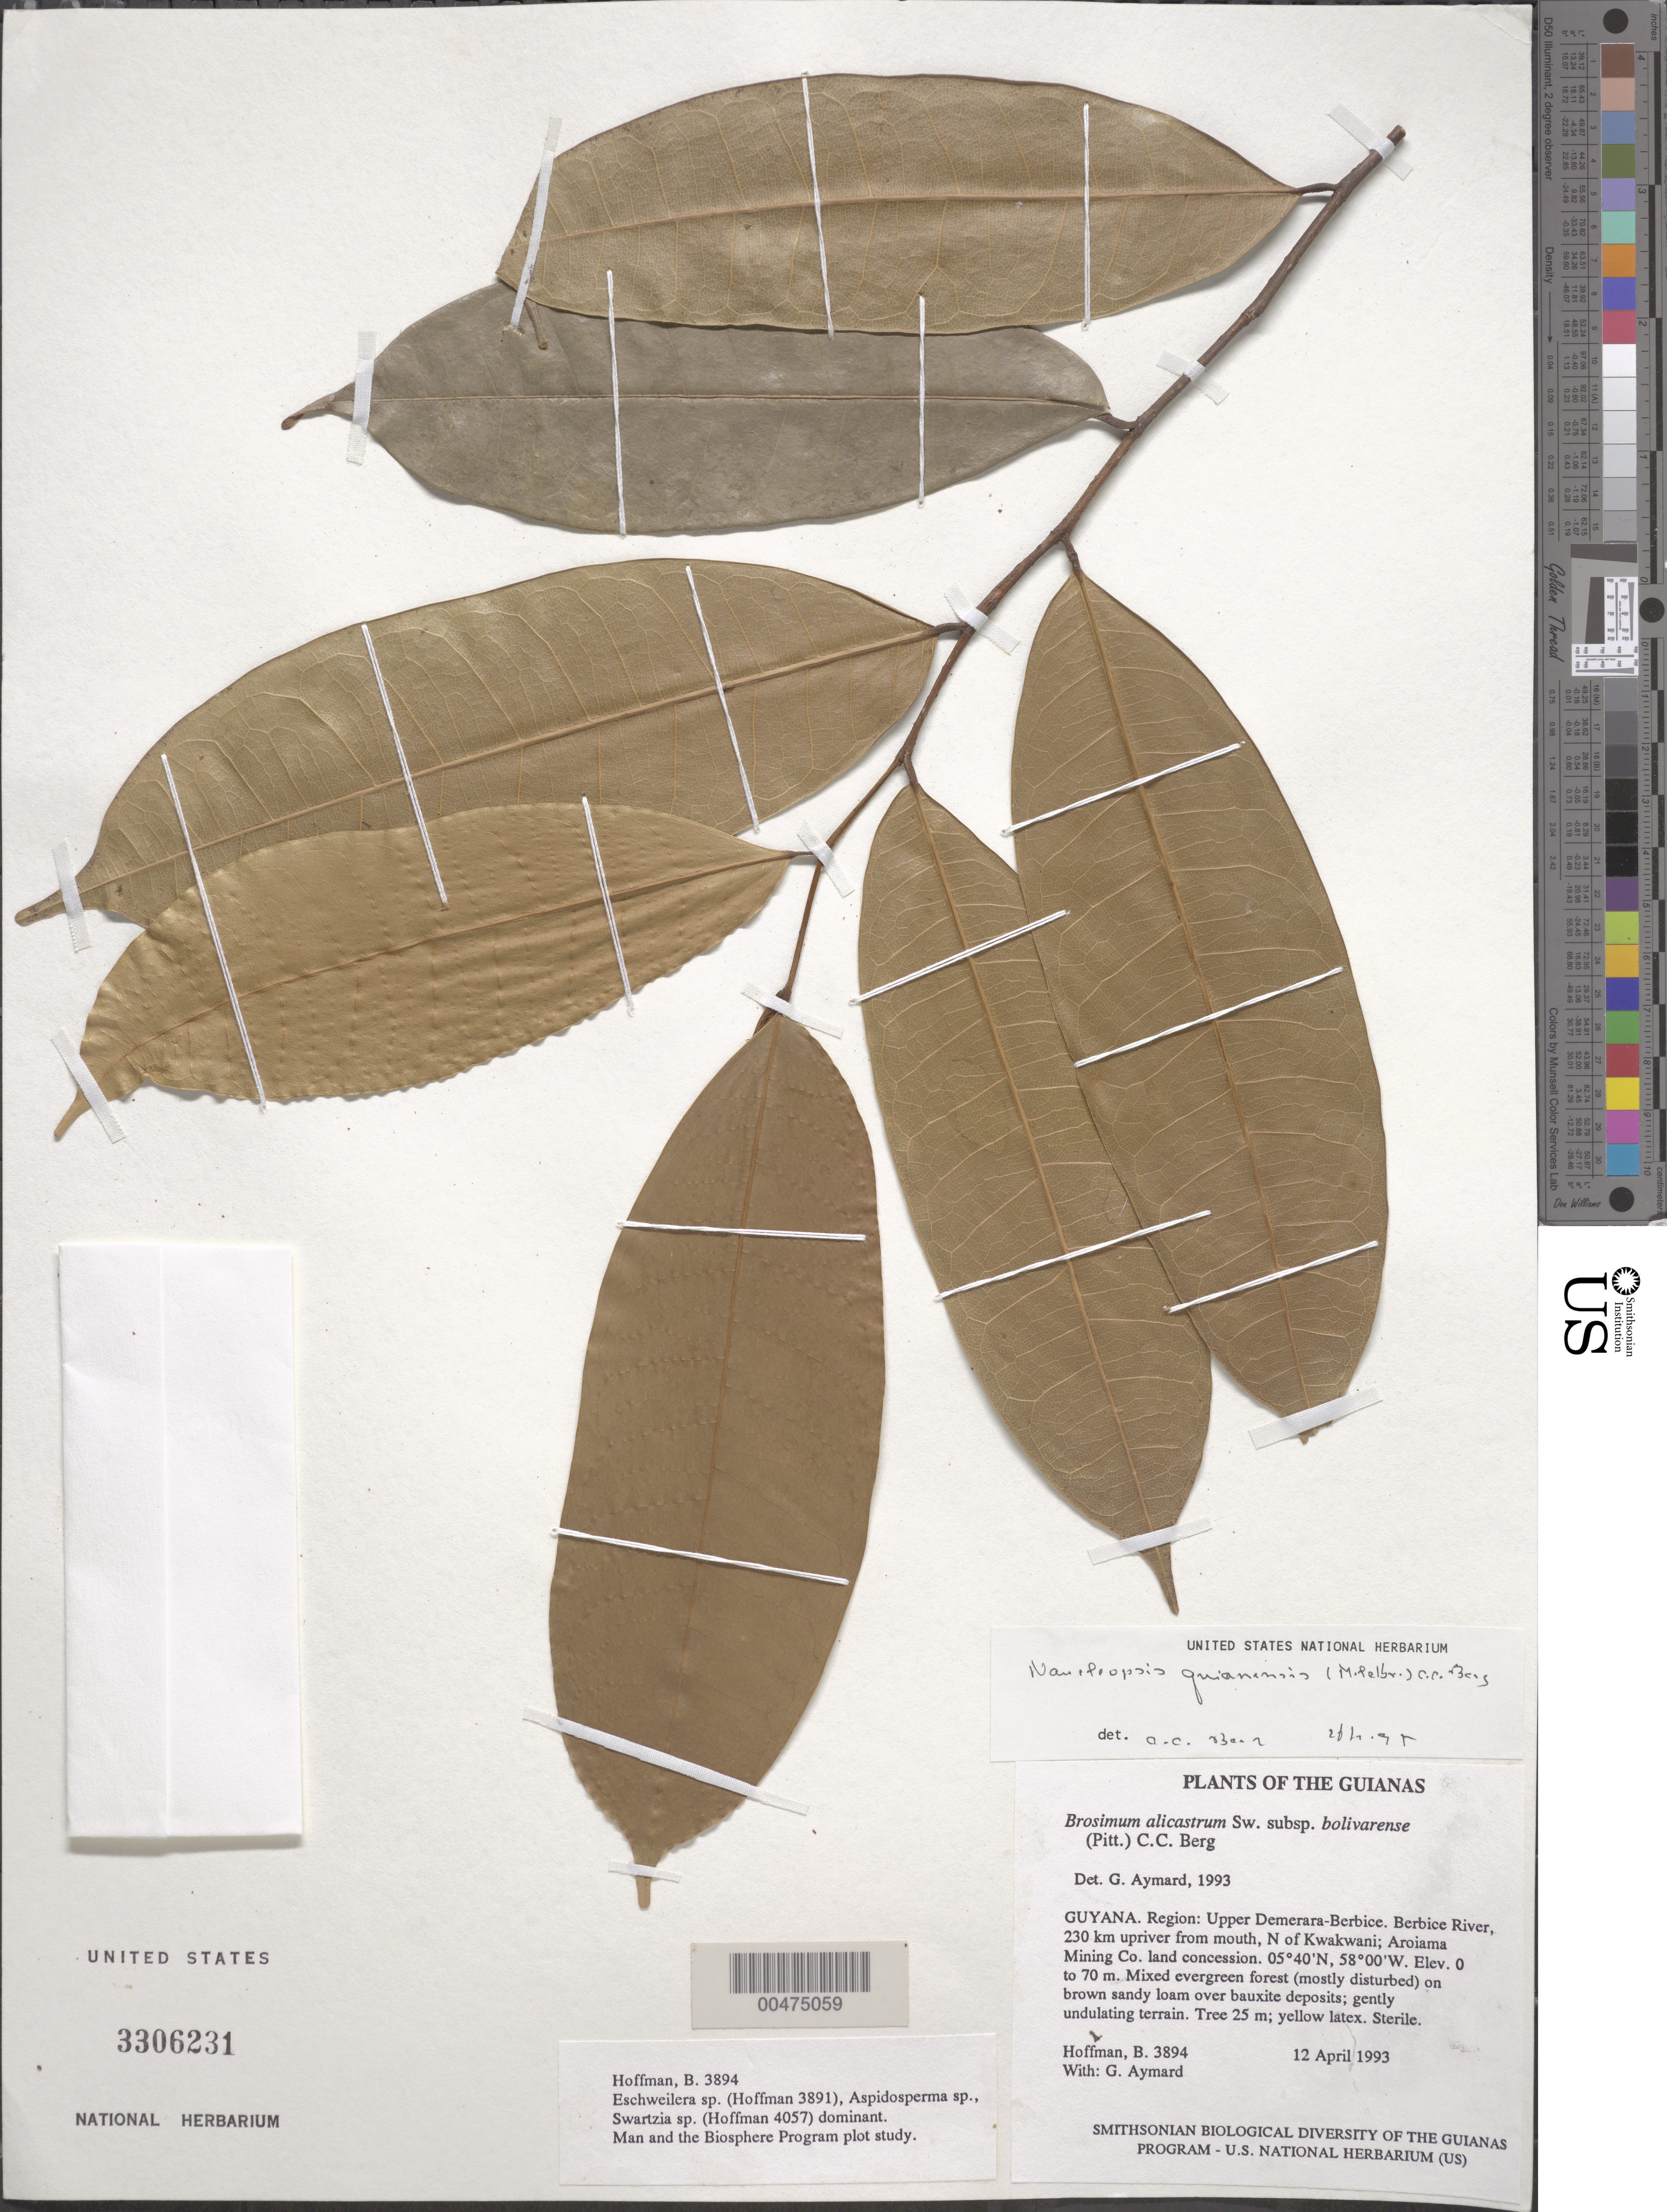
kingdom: Plantae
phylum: Tracheophyta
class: Magnoliopsida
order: Rosales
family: Moraceae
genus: Naucleopsis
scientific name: Naucleopsis guianensis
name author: (Mildbr.) C.C. Berg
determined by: Berg, C. C.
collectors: B. Hoffman & G. A. Aymard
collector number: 3894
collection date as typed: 12 April 1993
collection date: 1993-04-12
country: Guyana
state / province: U. Demerara-Berbice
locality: Berbice River, 230 km upriver from mouth, N of Kwakwani; Aroiama Mining Co. land concession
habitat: Mixed evergreen forest (mostly disturbed) on brown sandy loam over bauxite deposits; gently undulating terrain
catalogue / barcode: US 3306231